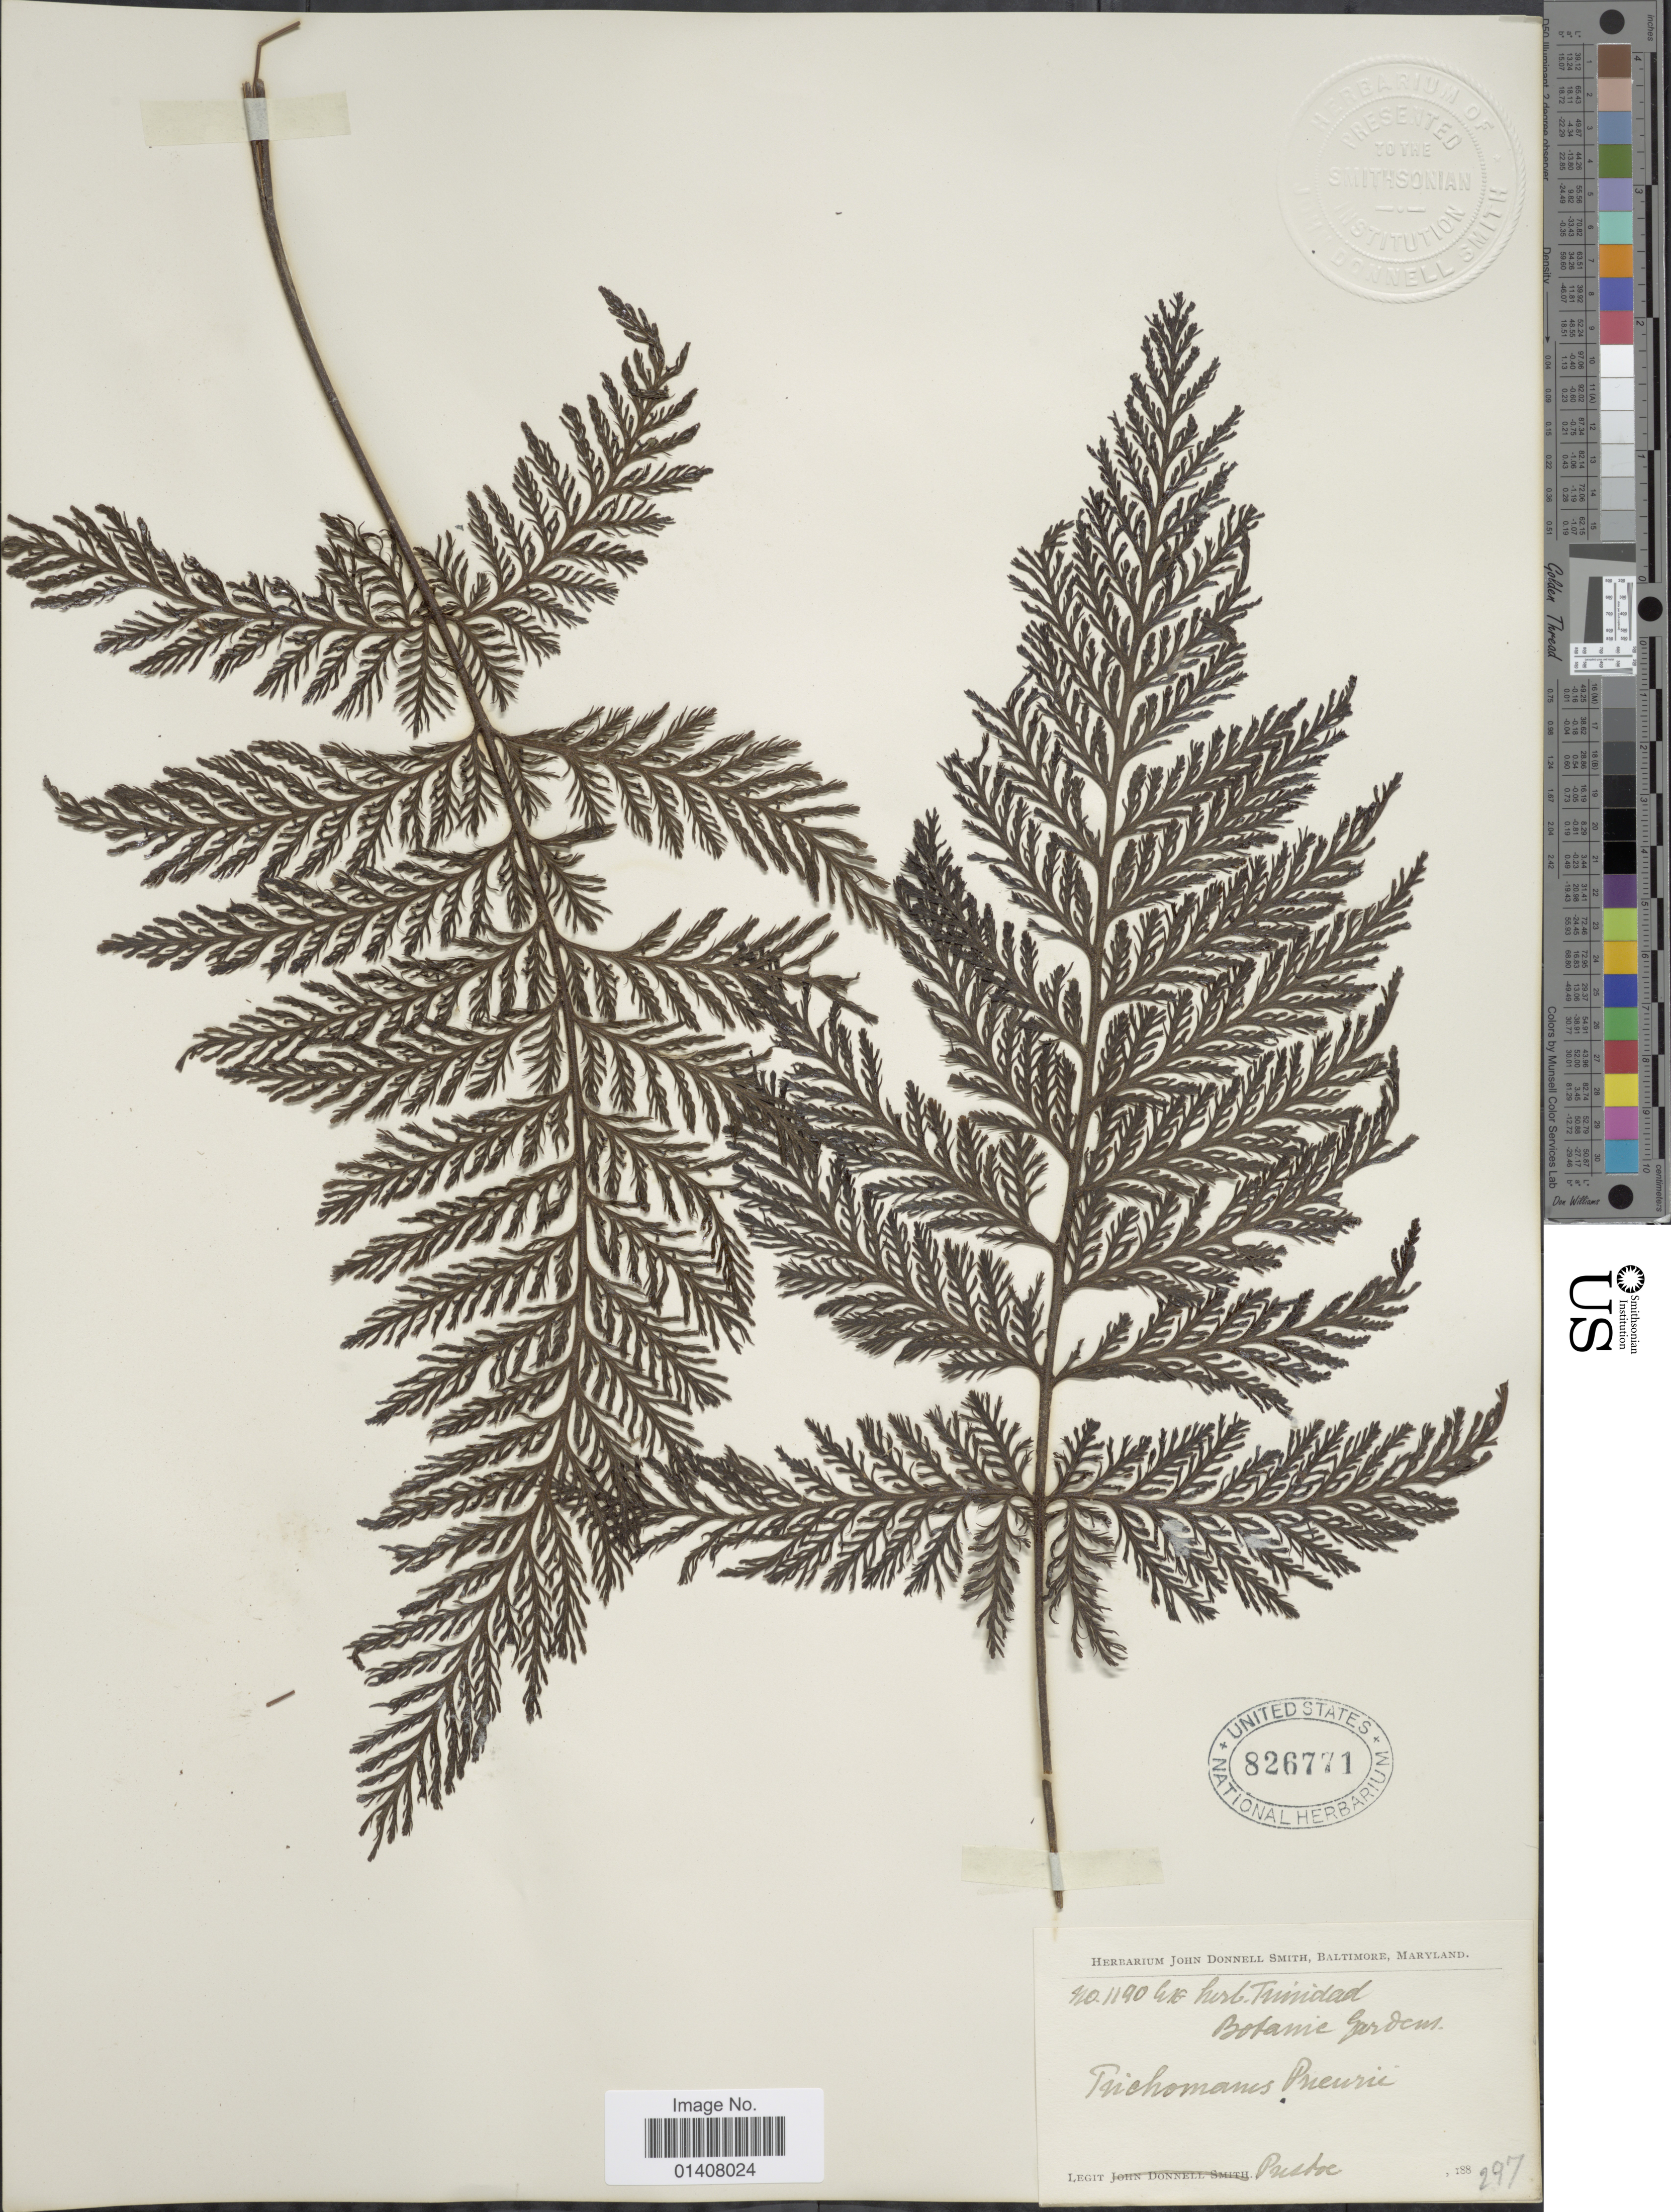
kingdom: Plantae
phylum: Tracheophyta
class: Polypodiopsida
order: Hymenophyllales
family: Hymenophyllaceae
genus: Trichomanes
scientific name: Trichomanes elegans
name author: Rich.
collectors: Preston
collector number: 1190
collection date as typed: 188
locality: Botanical Garden [unsure placement]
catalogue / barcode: US 826771